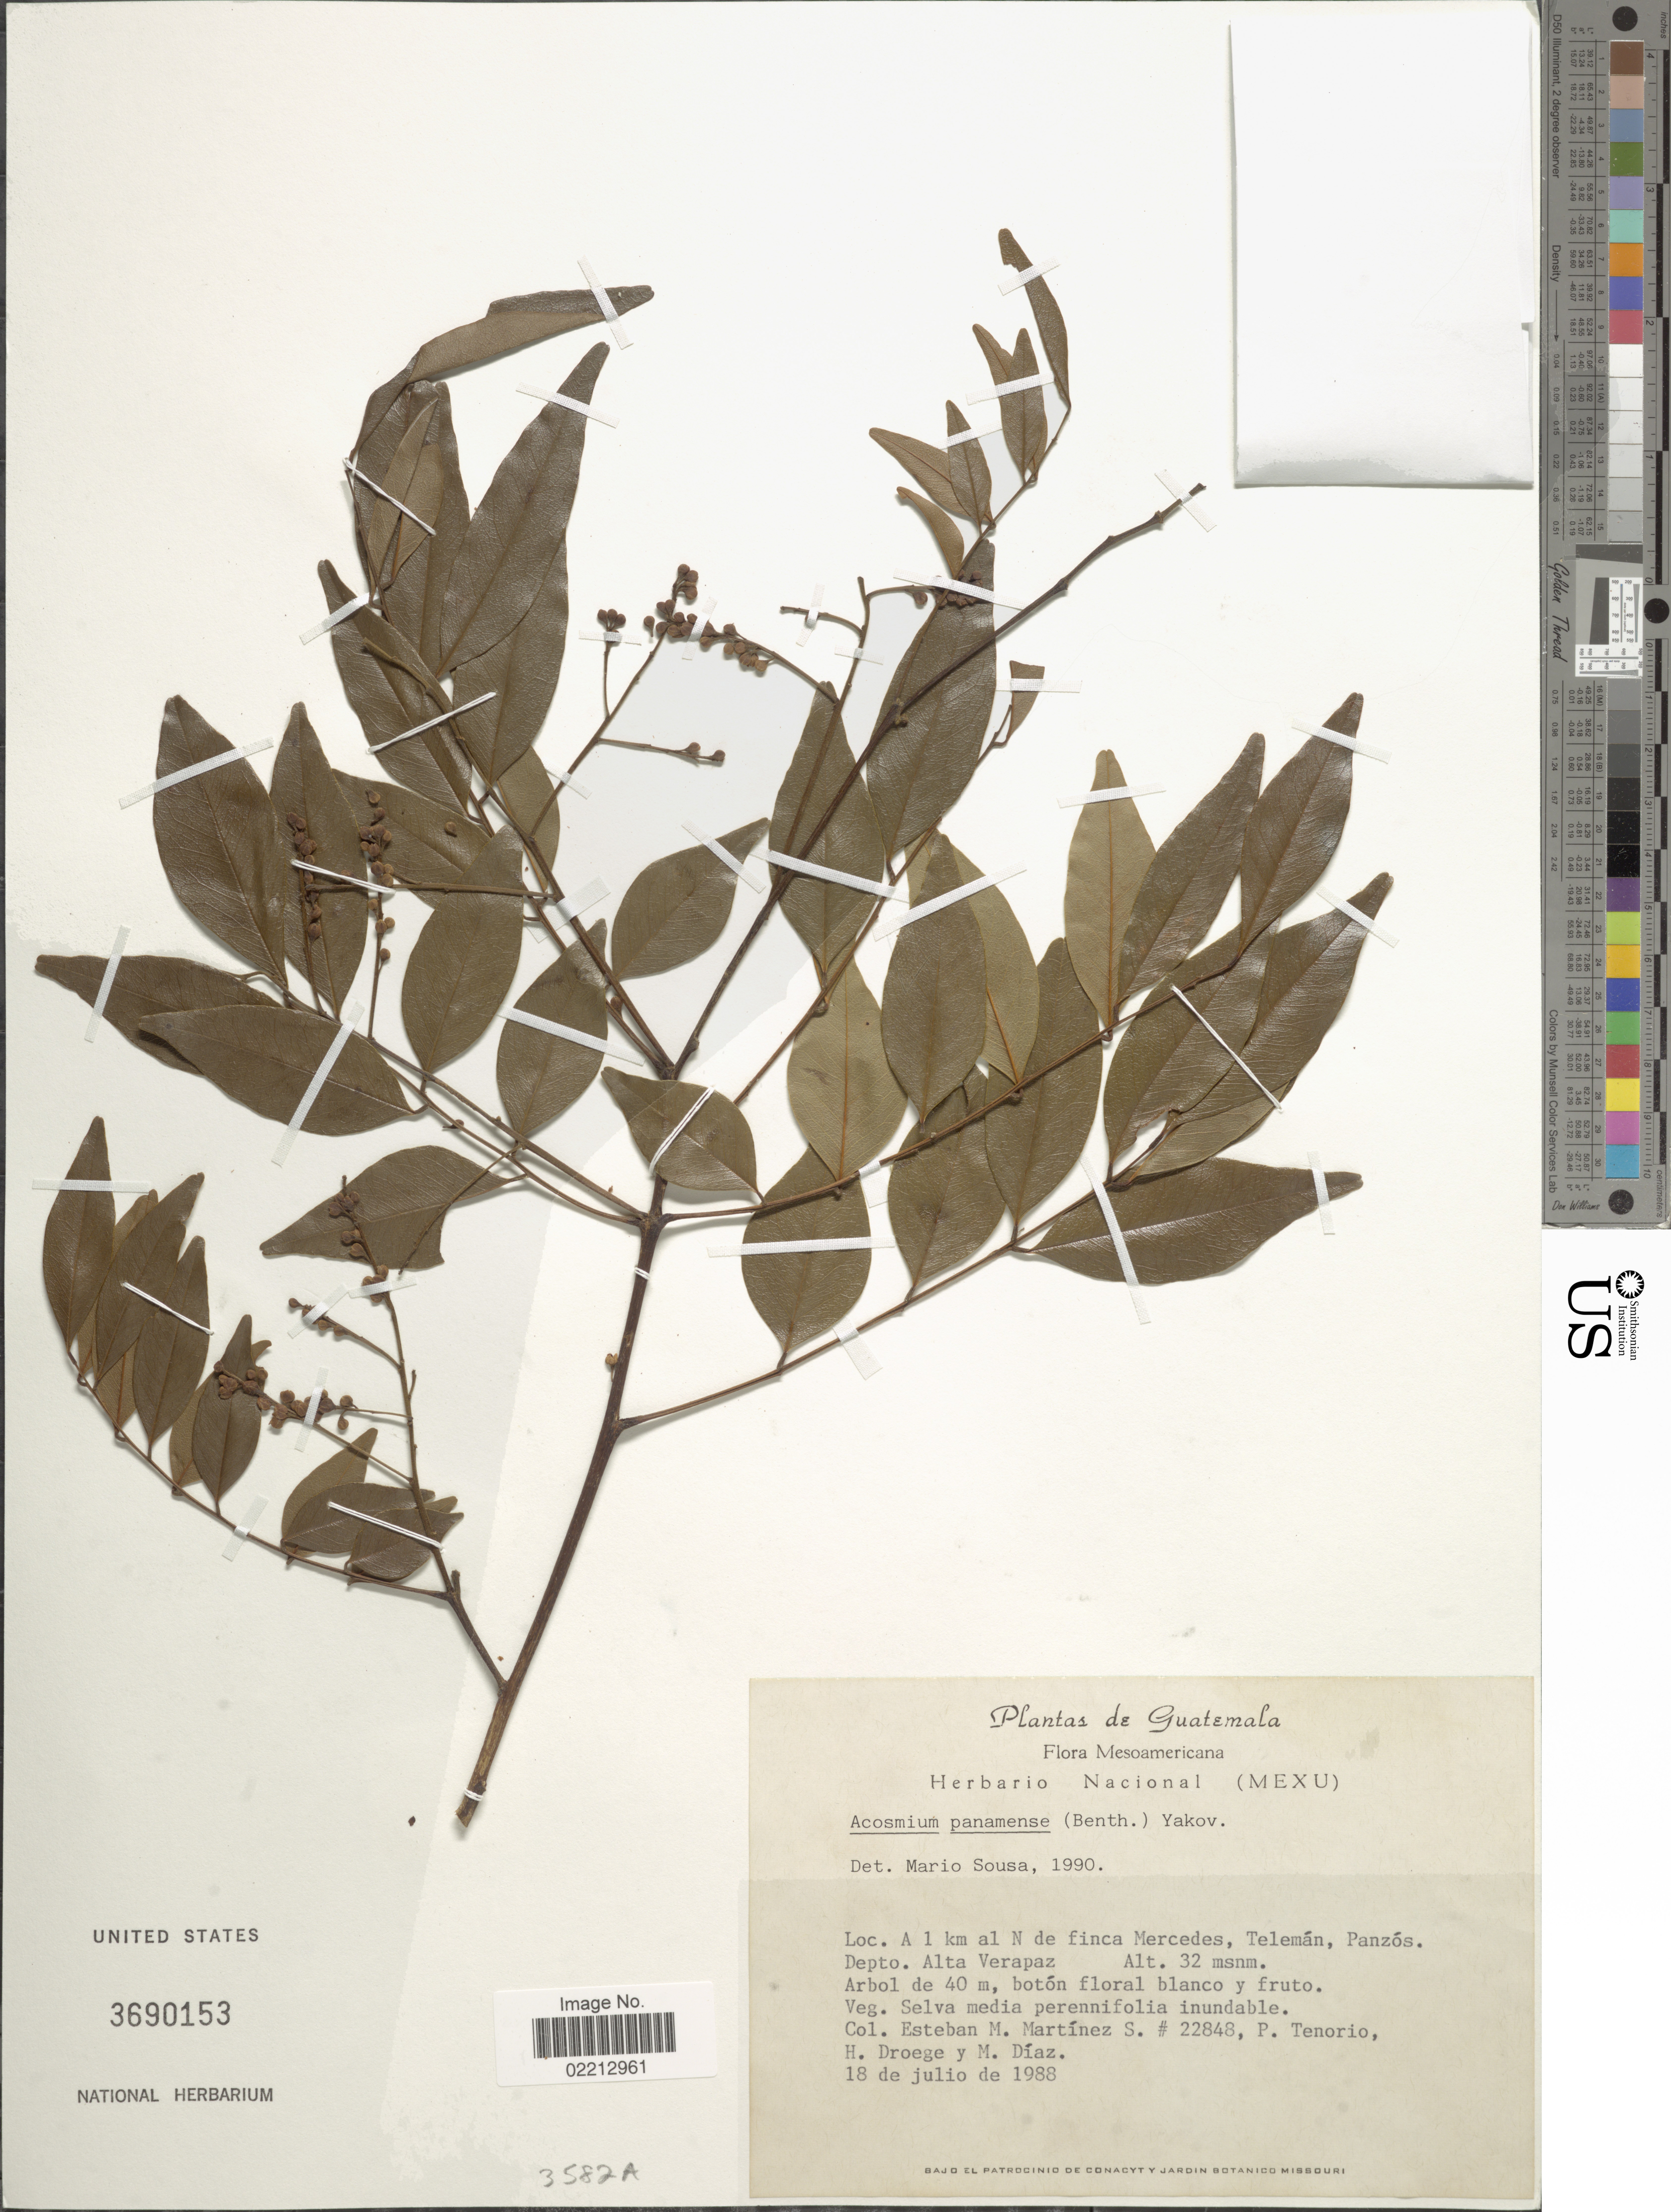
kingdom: Plantae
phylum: Tracheophyta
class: Magnoliopsida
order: Fabales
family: Fabaceae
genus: Acosmium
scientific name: Acosmium panamense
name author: (Benth.) Yakovlev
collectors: M. Esteban, S. Martinez, Tenorio, P., H. Droege & M. Diaz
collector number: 22848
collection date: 1988-07-18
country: Guatemala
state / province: Alta Verapaz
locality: A 1 km al N de finca Mercedes, Teleman, Panzos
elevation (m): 32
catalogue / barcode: US 3690153